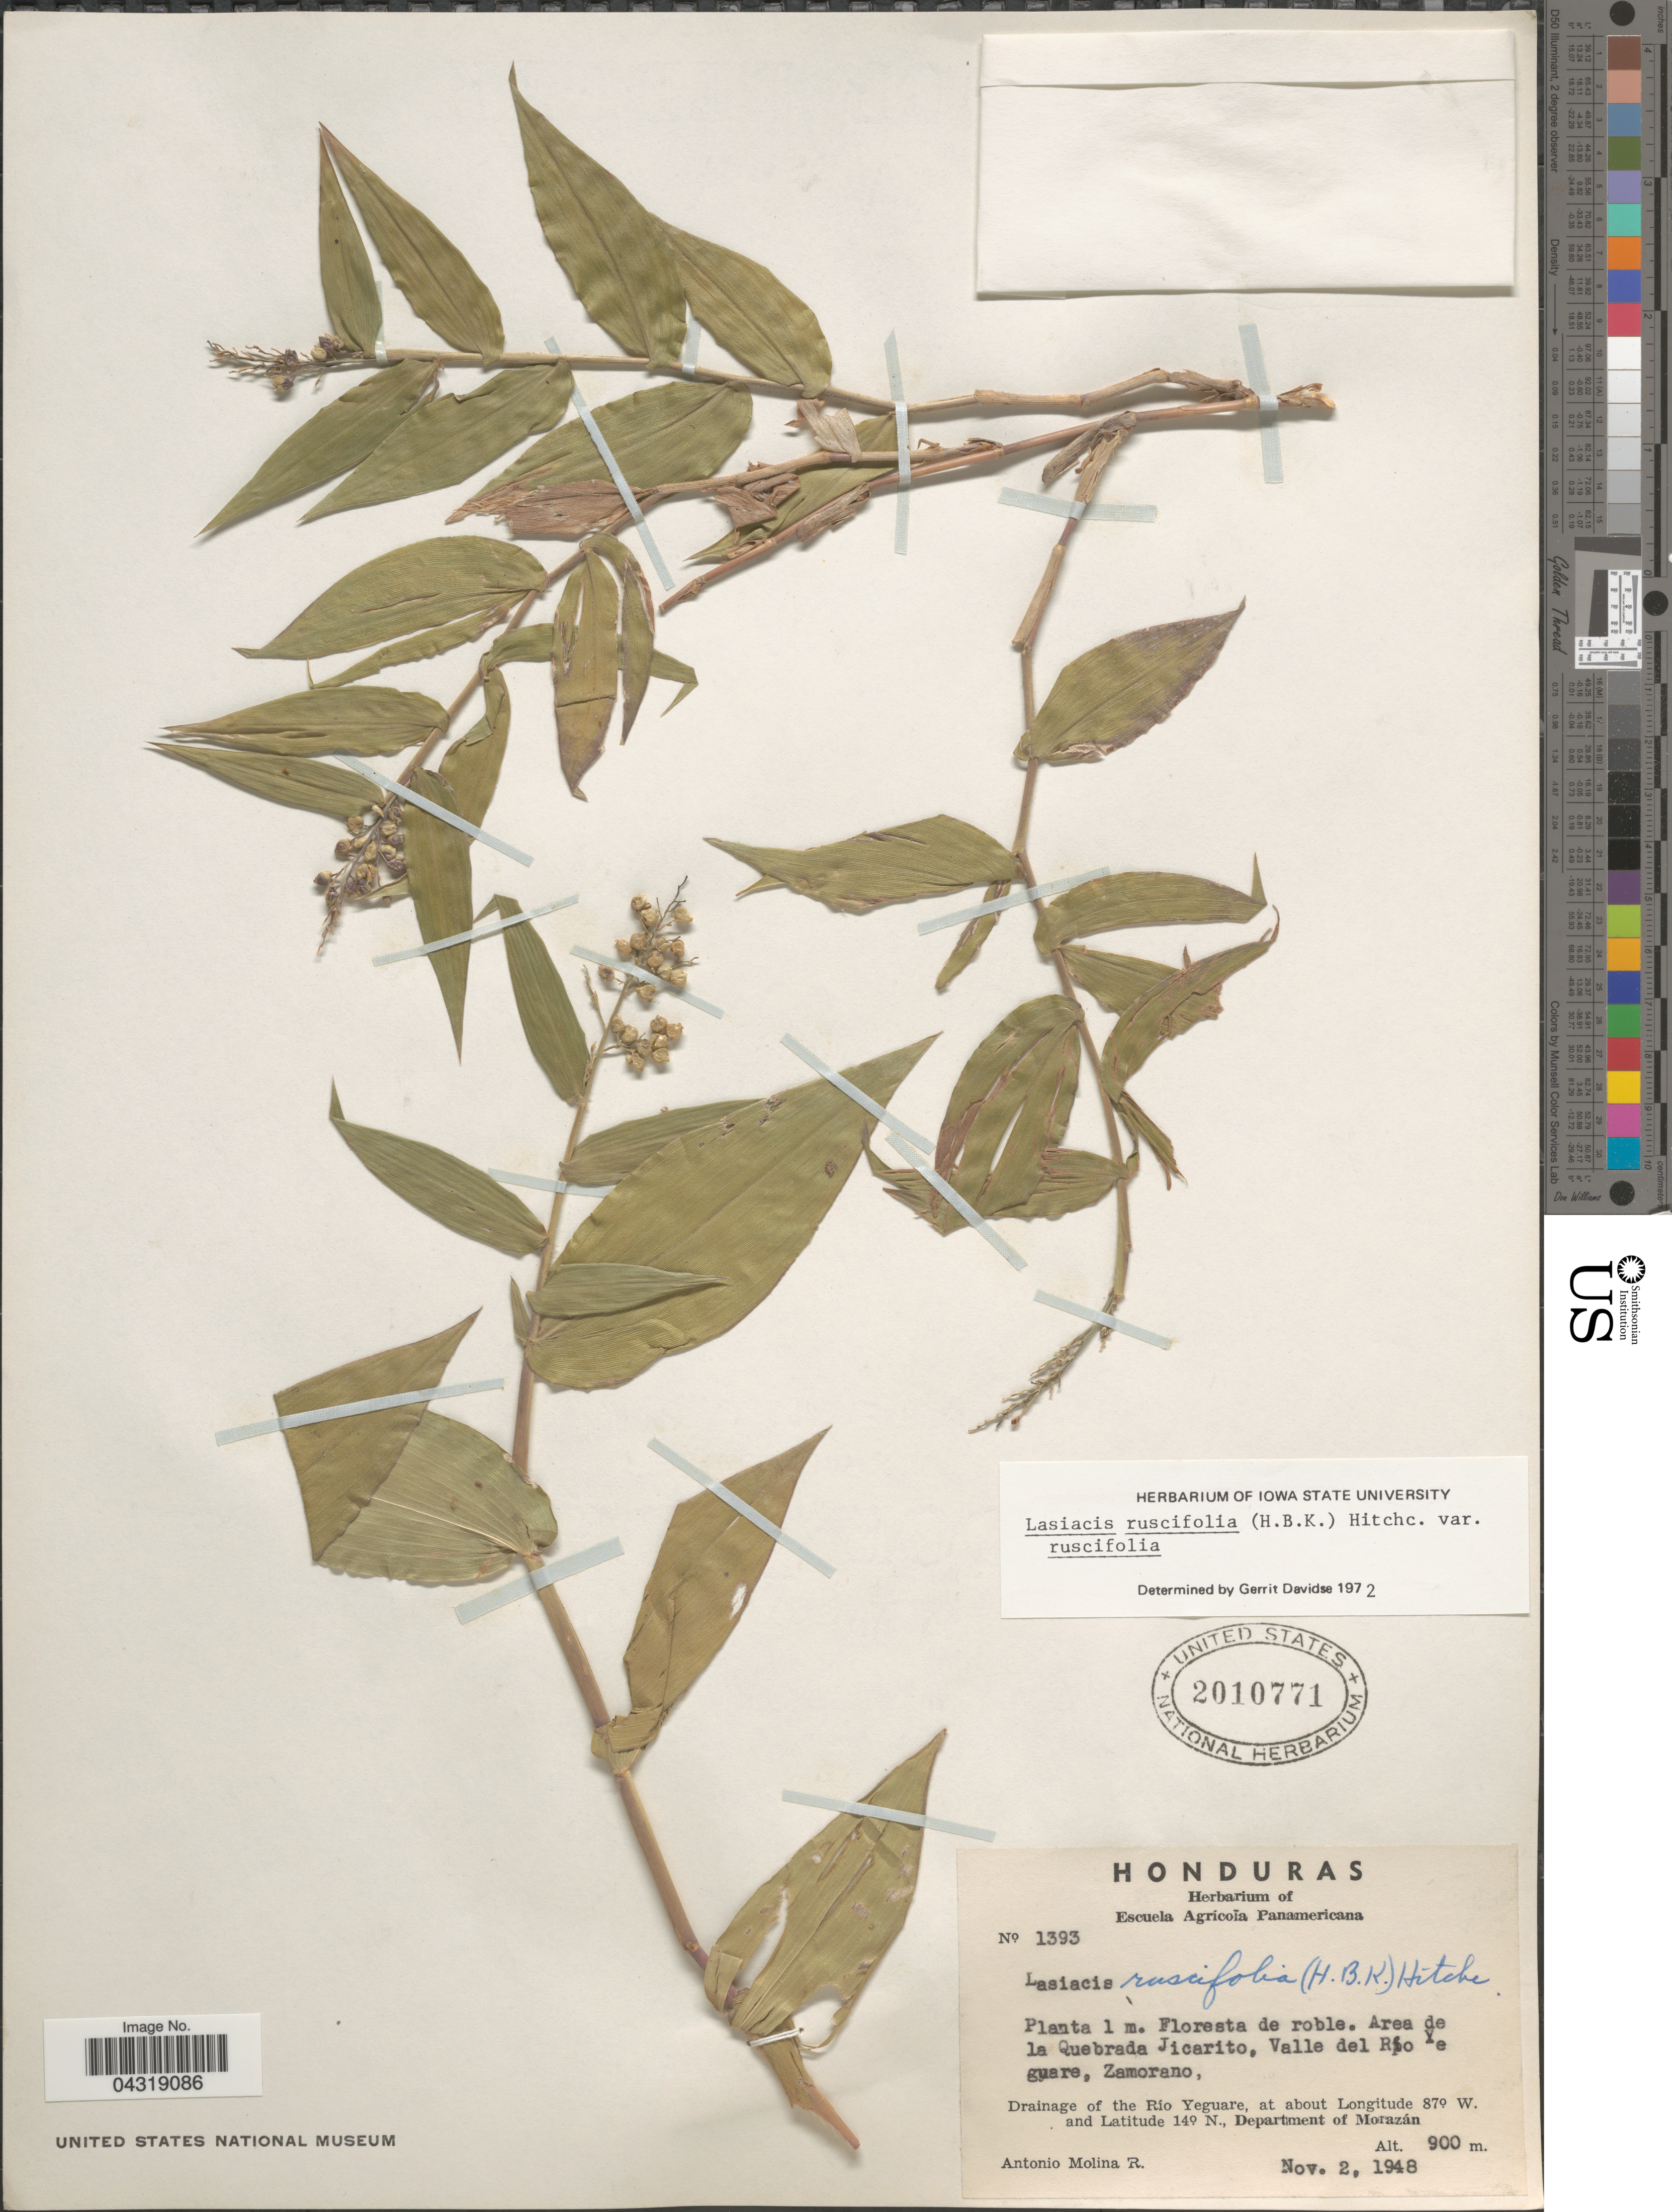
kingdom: Plantae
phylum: Tracheophyta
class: Liliopsida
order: Poales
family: Poaceae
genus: Lasiacis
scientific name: Lasiacis ruscifolia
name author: (Kunth) Hitchc.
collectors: A. Molina R.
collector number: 1393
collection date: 1948-11-02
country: Honduras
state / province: Fco. Morazán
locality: Area de la Quebrada Jicarito, Valle del Río Yeguare, Zamorano. Drainage of the Río Yeguare, Department of Morazán.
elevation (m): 900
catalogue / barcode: US 2010771